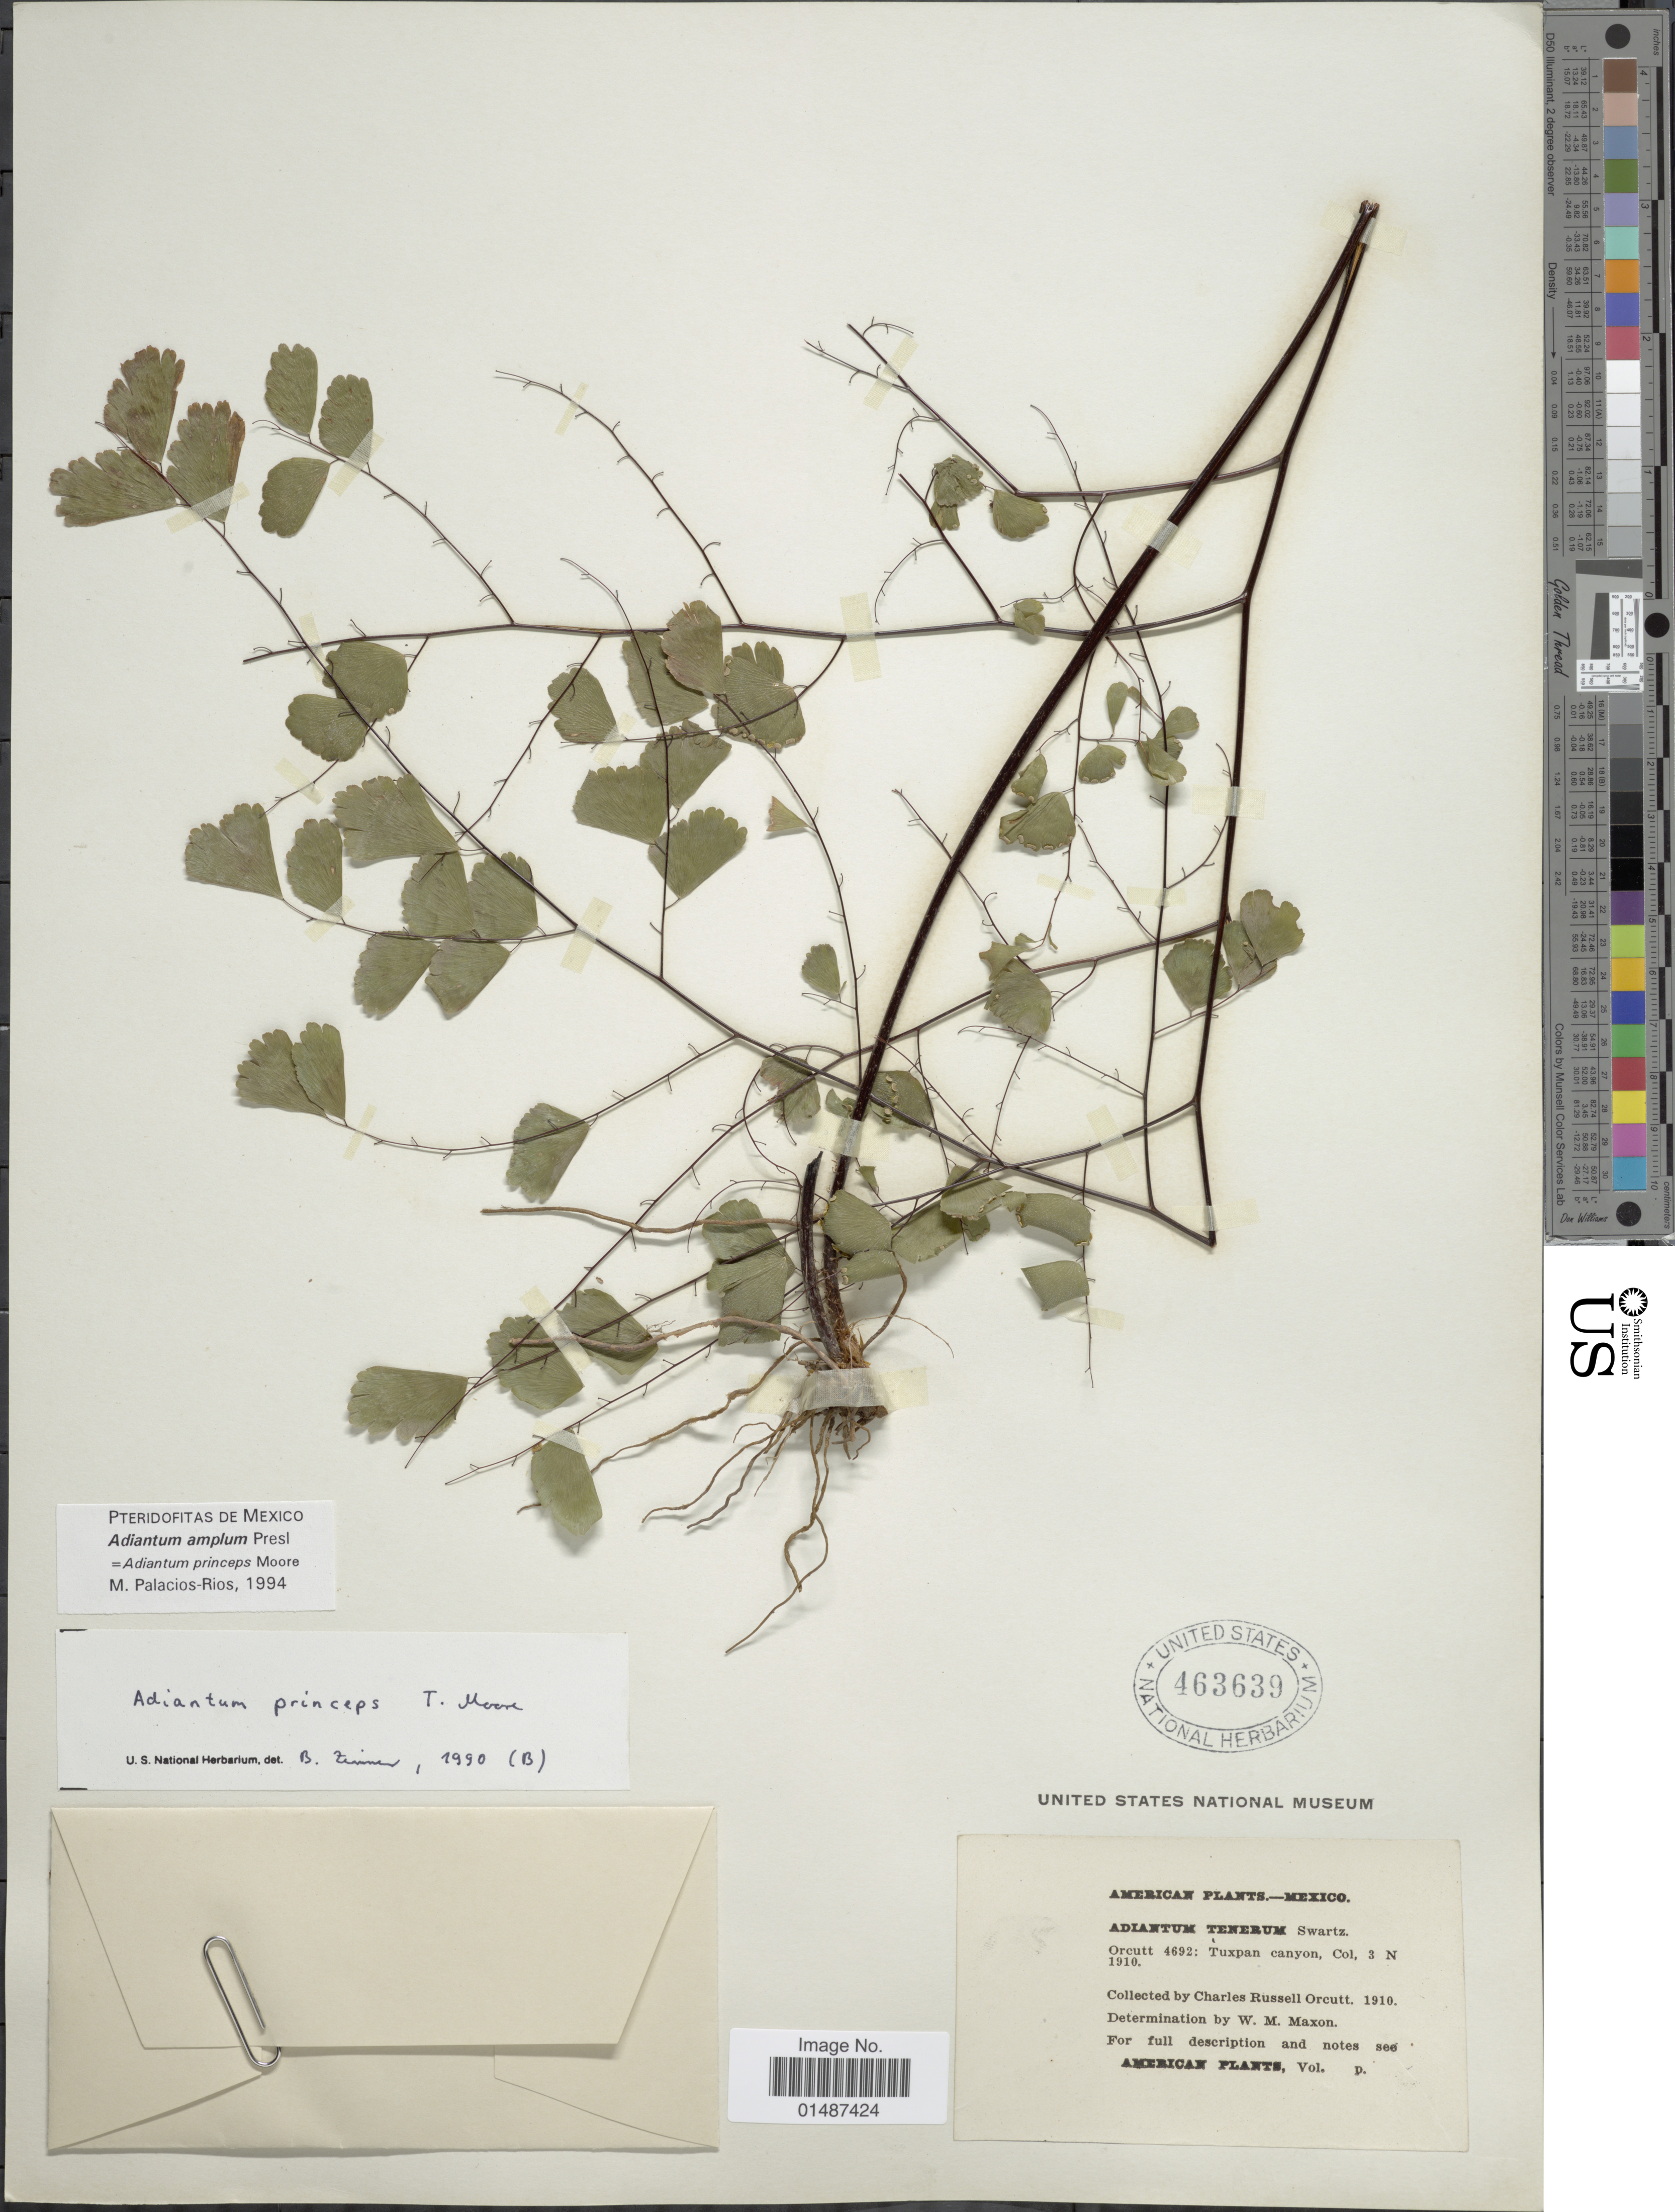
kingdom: Plantae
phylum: Tracheophyta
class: Polypodiopsida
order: Polypodiales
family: Pteridaceae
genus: Adiantum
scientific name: Adiantum amplum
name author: C. Presl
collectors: C. R. Orcutt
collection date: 1910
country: Mexico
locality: Tuxpan canyon, Col.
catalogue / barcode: US 463639